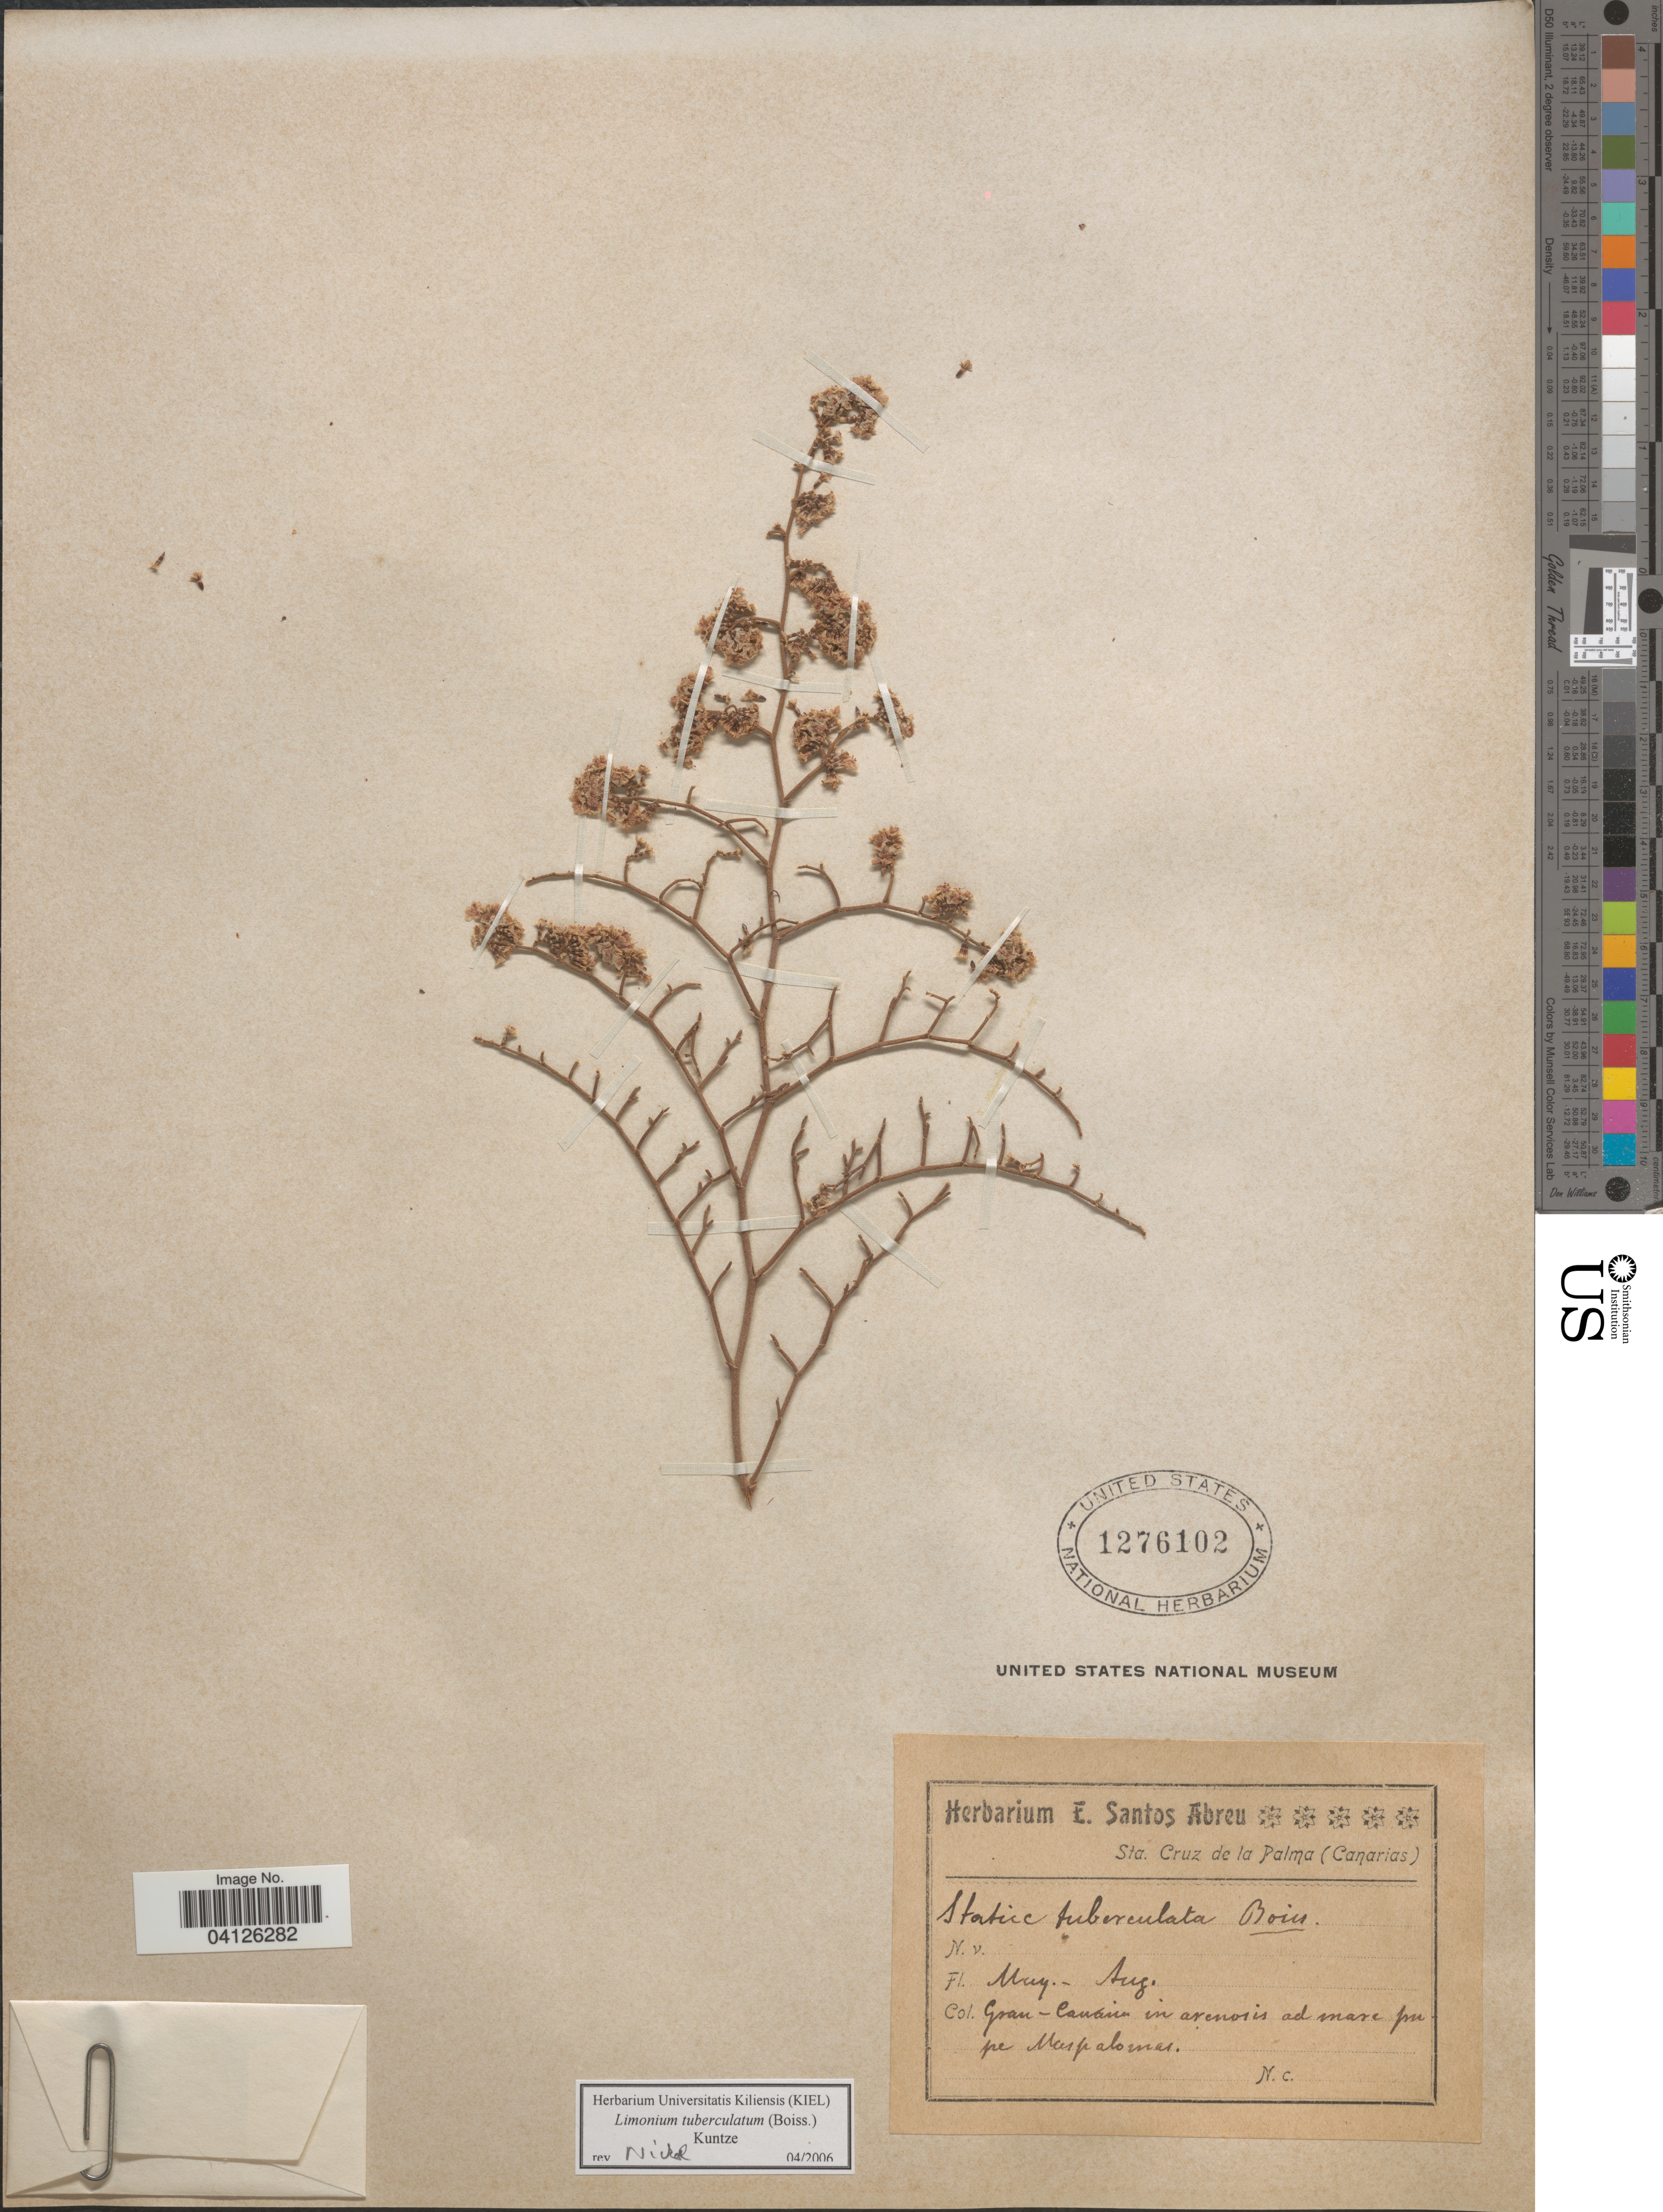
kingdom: Plantae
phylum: Tracheophyta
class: Magnoliopsida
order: Caryophyllales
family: Plumbaginaceae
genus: Limonium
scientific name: Limonium tuberculatum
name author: (Boiss.) Kuntze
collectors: Ex herb. E. Santos Abreu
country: Spain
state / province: Canarias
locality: Gran-Canaria in arenosis ad mare prope [interpreted] Maspalomas.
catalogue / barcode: US 1276102